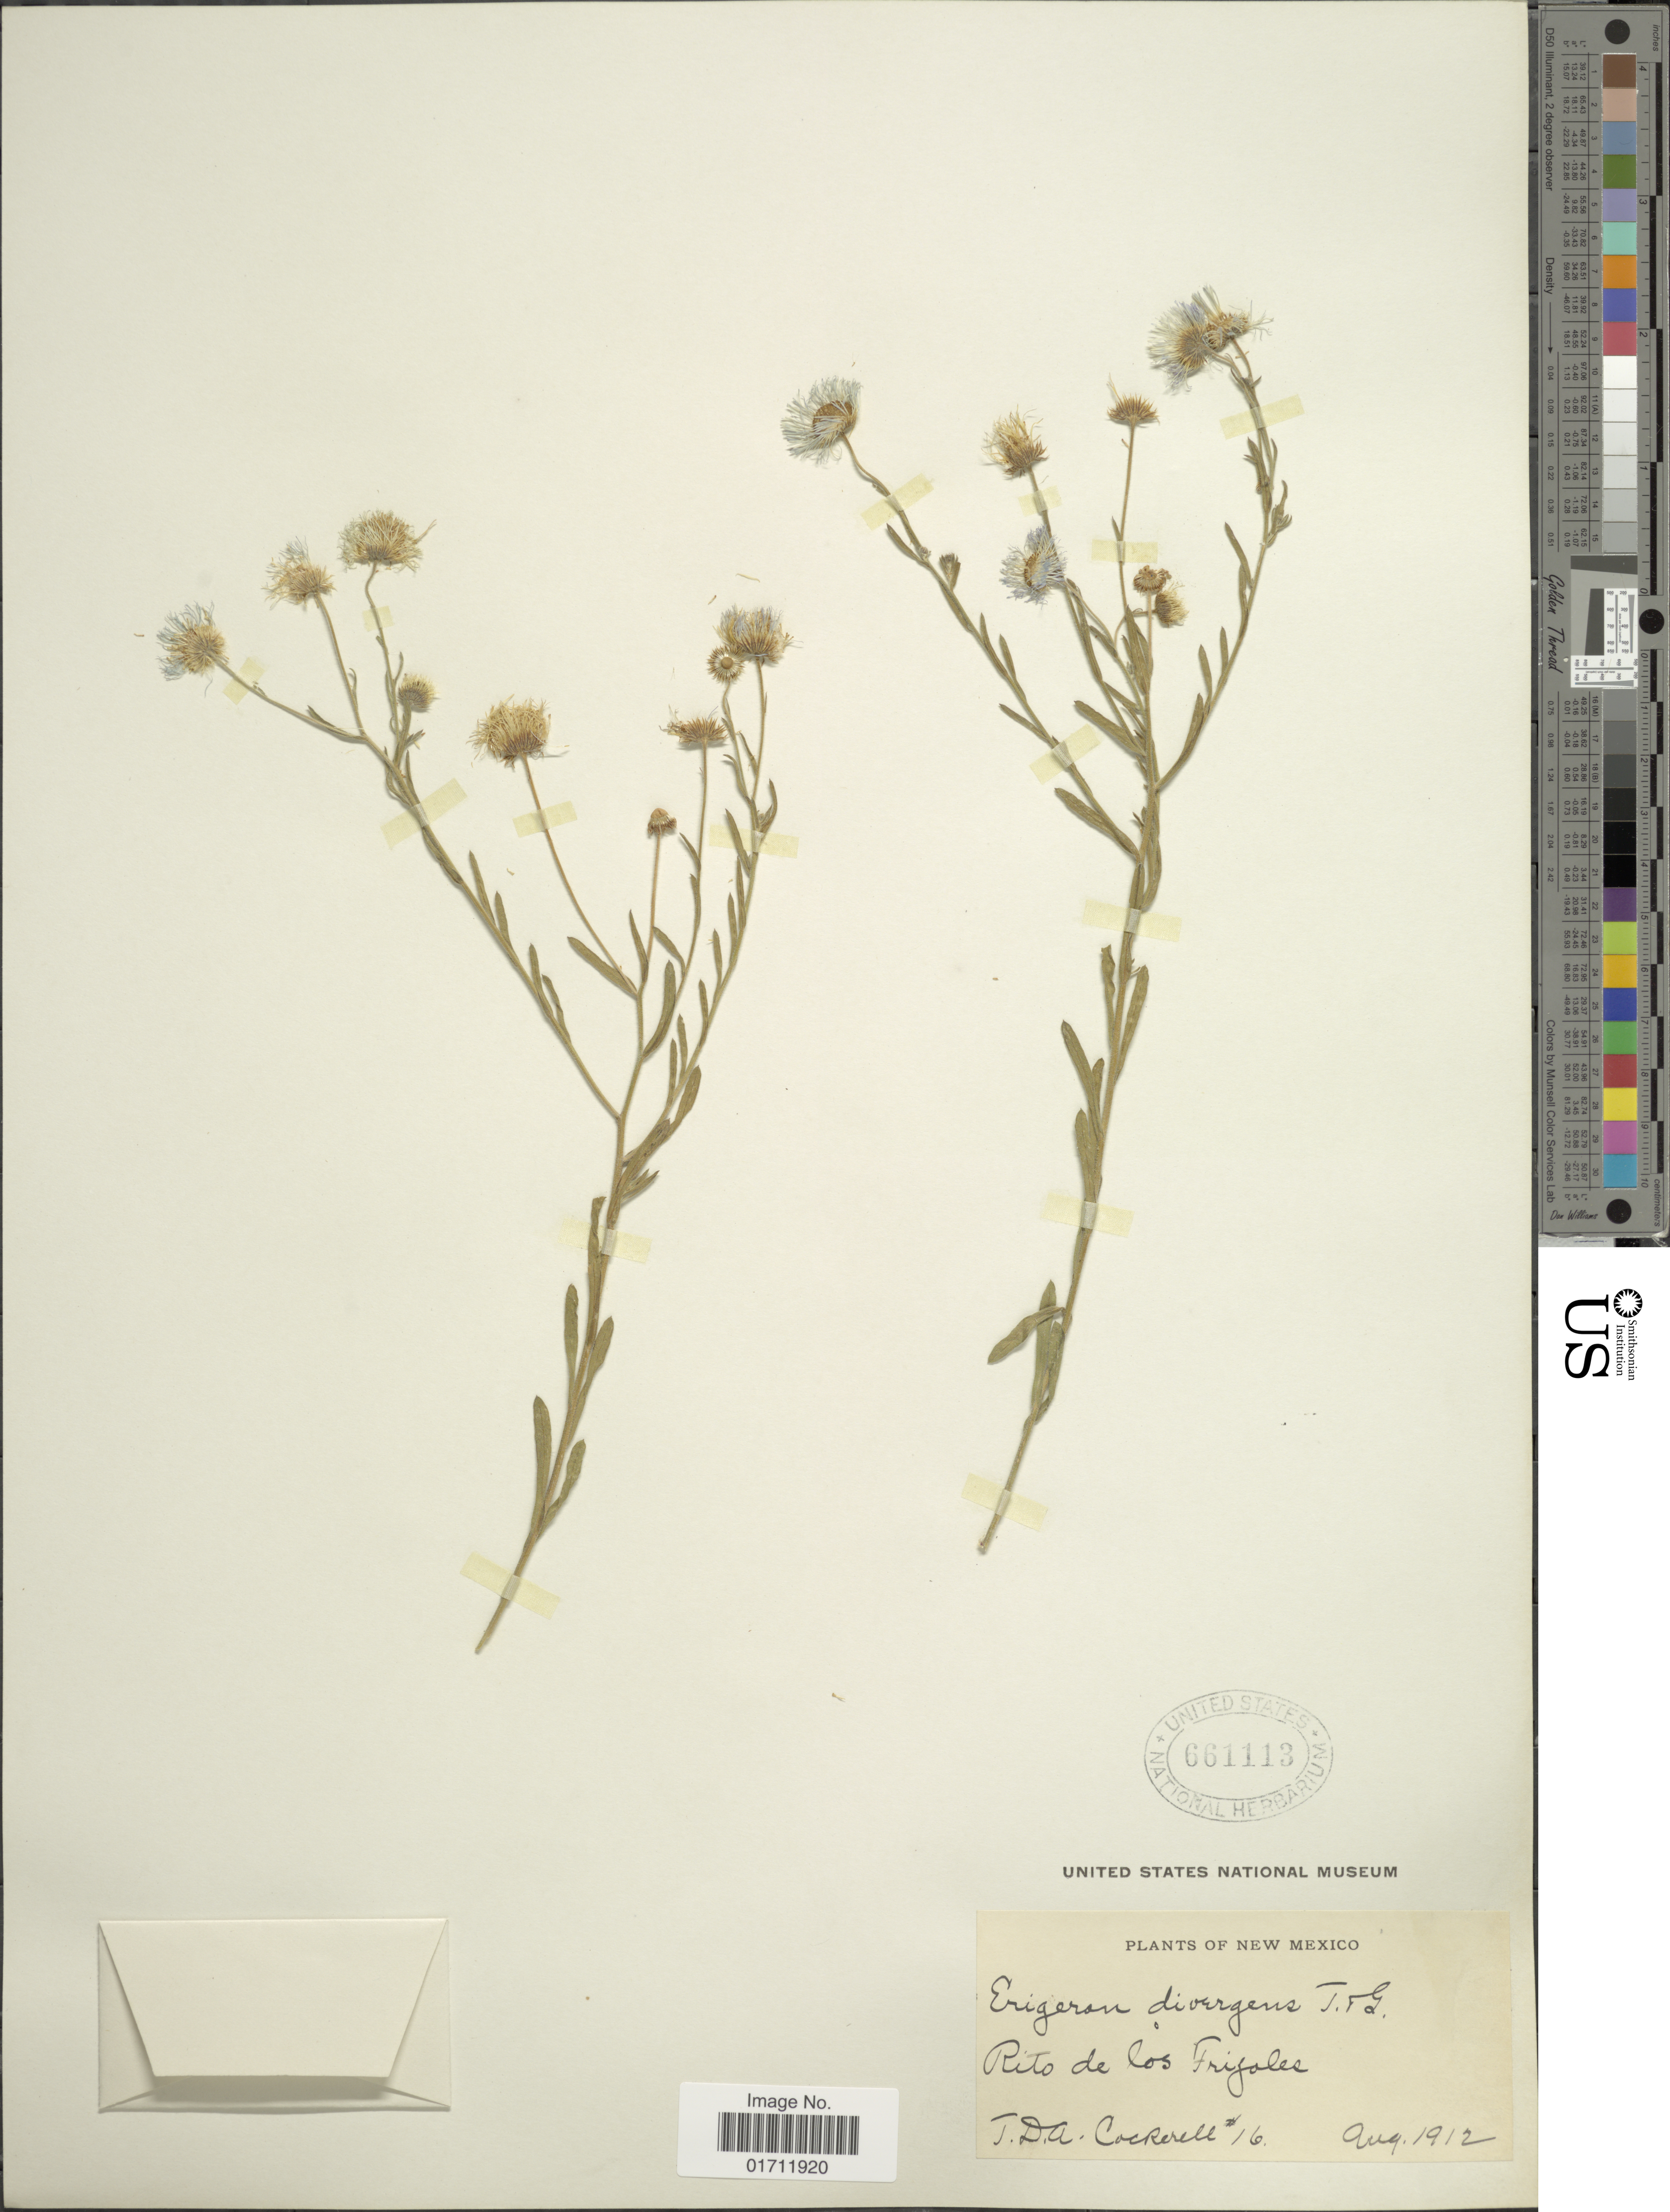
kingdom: Plantae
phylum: Tracheophyta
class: Magnoliopsida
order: Asterales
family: Asteraceae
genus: Erigeron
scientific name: Erigeron divergens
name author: Torr. & A. Gray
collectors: T. Cockerell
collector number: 16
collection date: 1912-08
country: United States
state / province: New Mexico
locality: Rito de los Frijoles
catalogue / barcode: US 661113